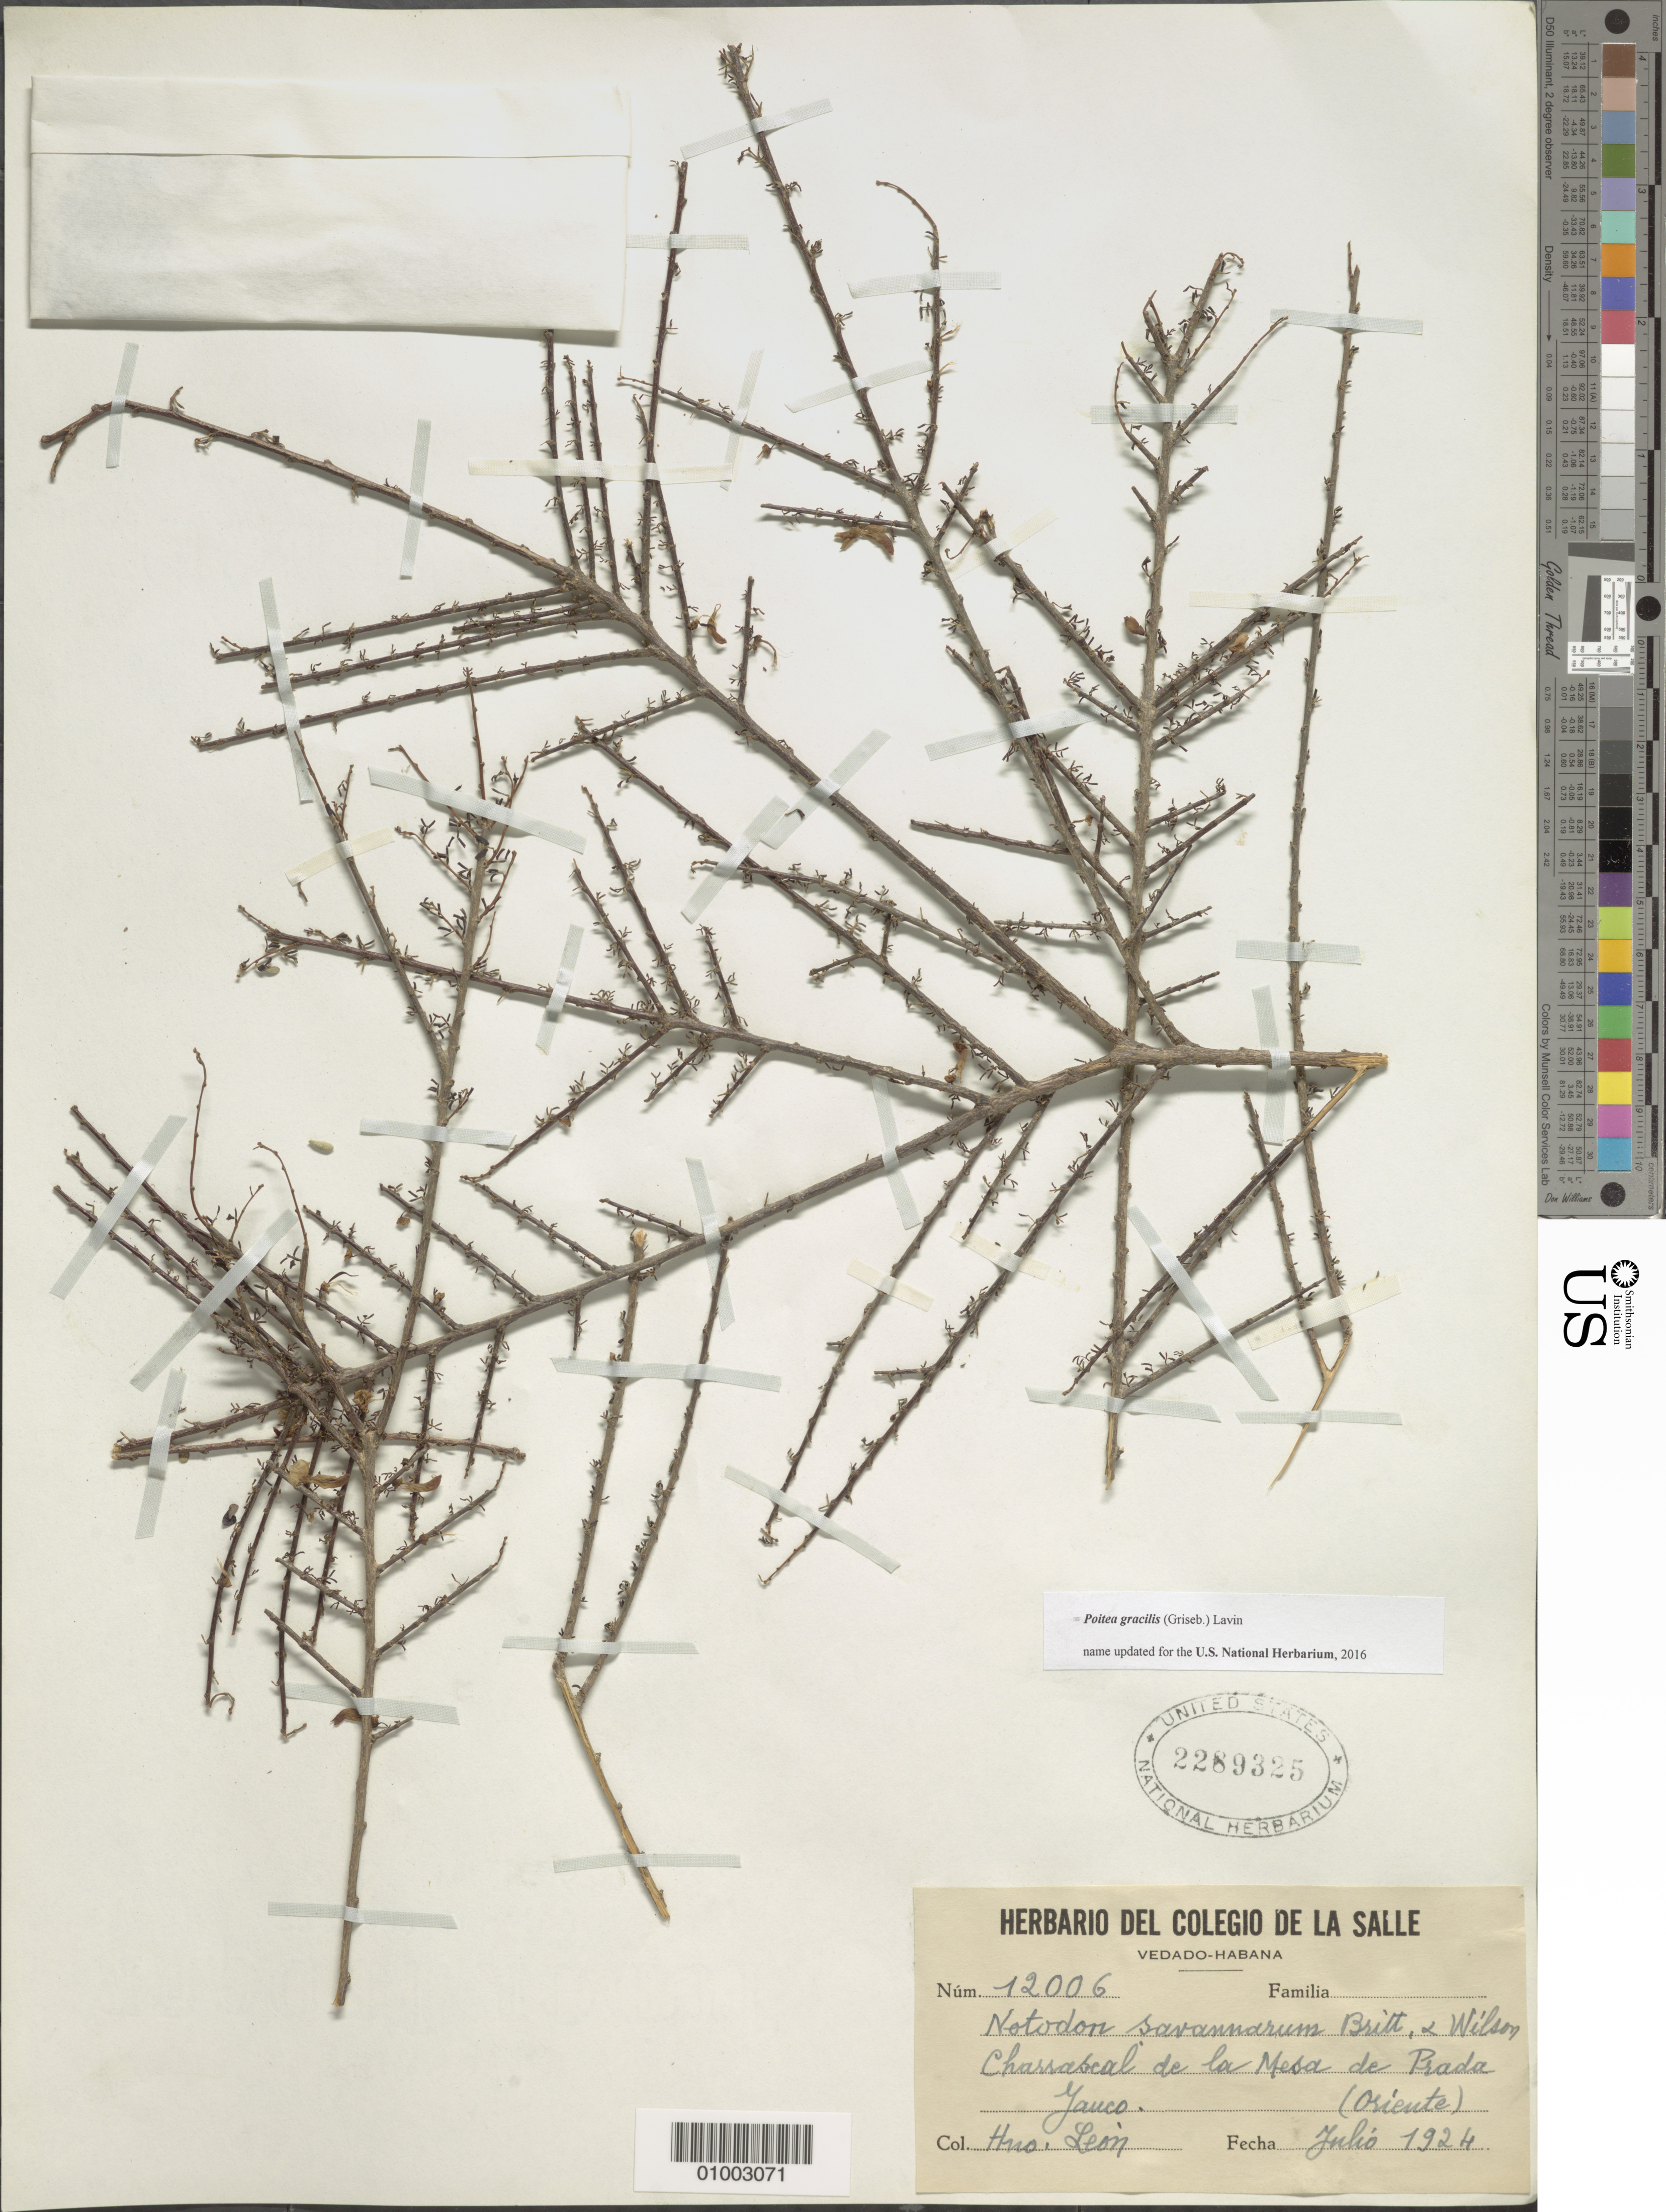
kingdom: Plantae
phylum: Tracheophyta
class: Magnoliopsida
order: Fabales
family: Fabaceae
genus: Poitea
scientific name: Poitea gracilis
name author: (Griseb.) Lavin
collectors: Bro. León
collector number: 12006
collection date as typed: Jul 1924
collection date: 1924-07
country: Cuba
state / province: Oriente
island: Cuba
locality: Charraseal de la Mesa de Prada Yauco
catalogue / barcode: US 2289325